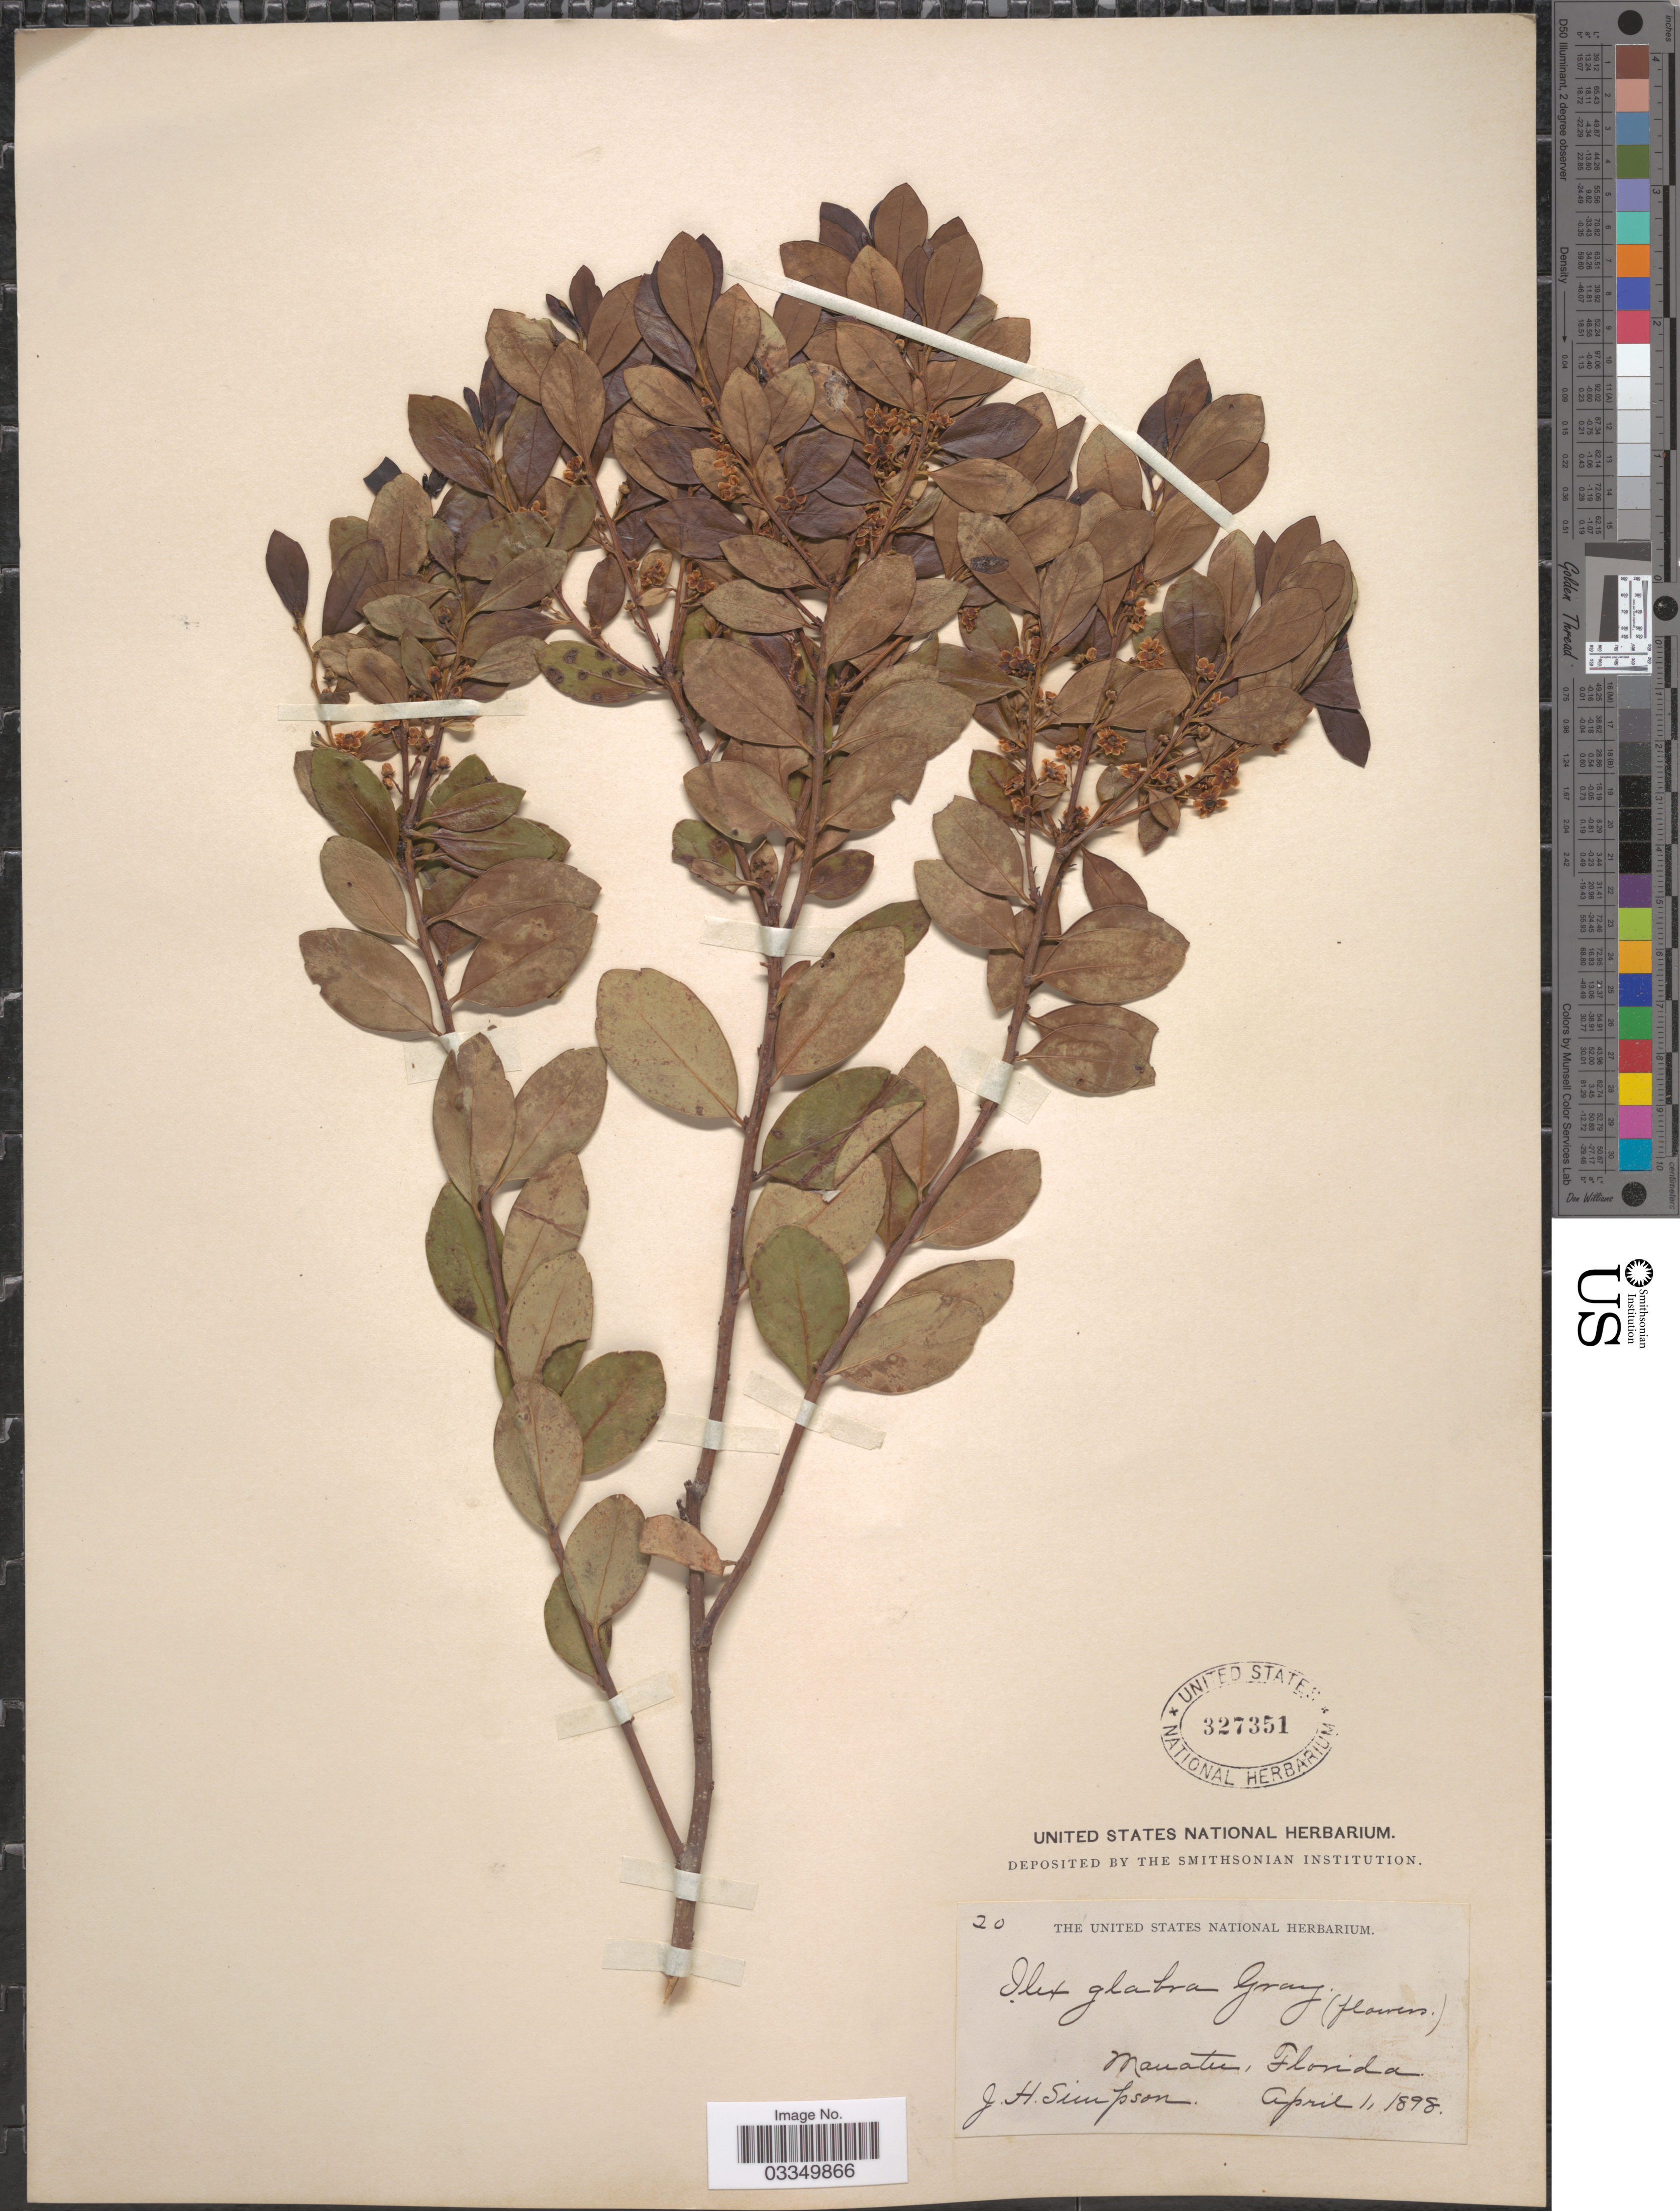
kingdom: Plantae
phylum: Tracheophyta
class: Magnoliopsida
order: Aquifoliales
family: Aquifoliaceae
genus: Ilex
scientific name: Ilex glabra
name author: (L.) A. Gray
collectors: J. H. Simpson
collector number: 20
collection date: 1898-04-01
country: United States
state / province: Florida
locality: Manatee.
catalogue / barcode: US 327351